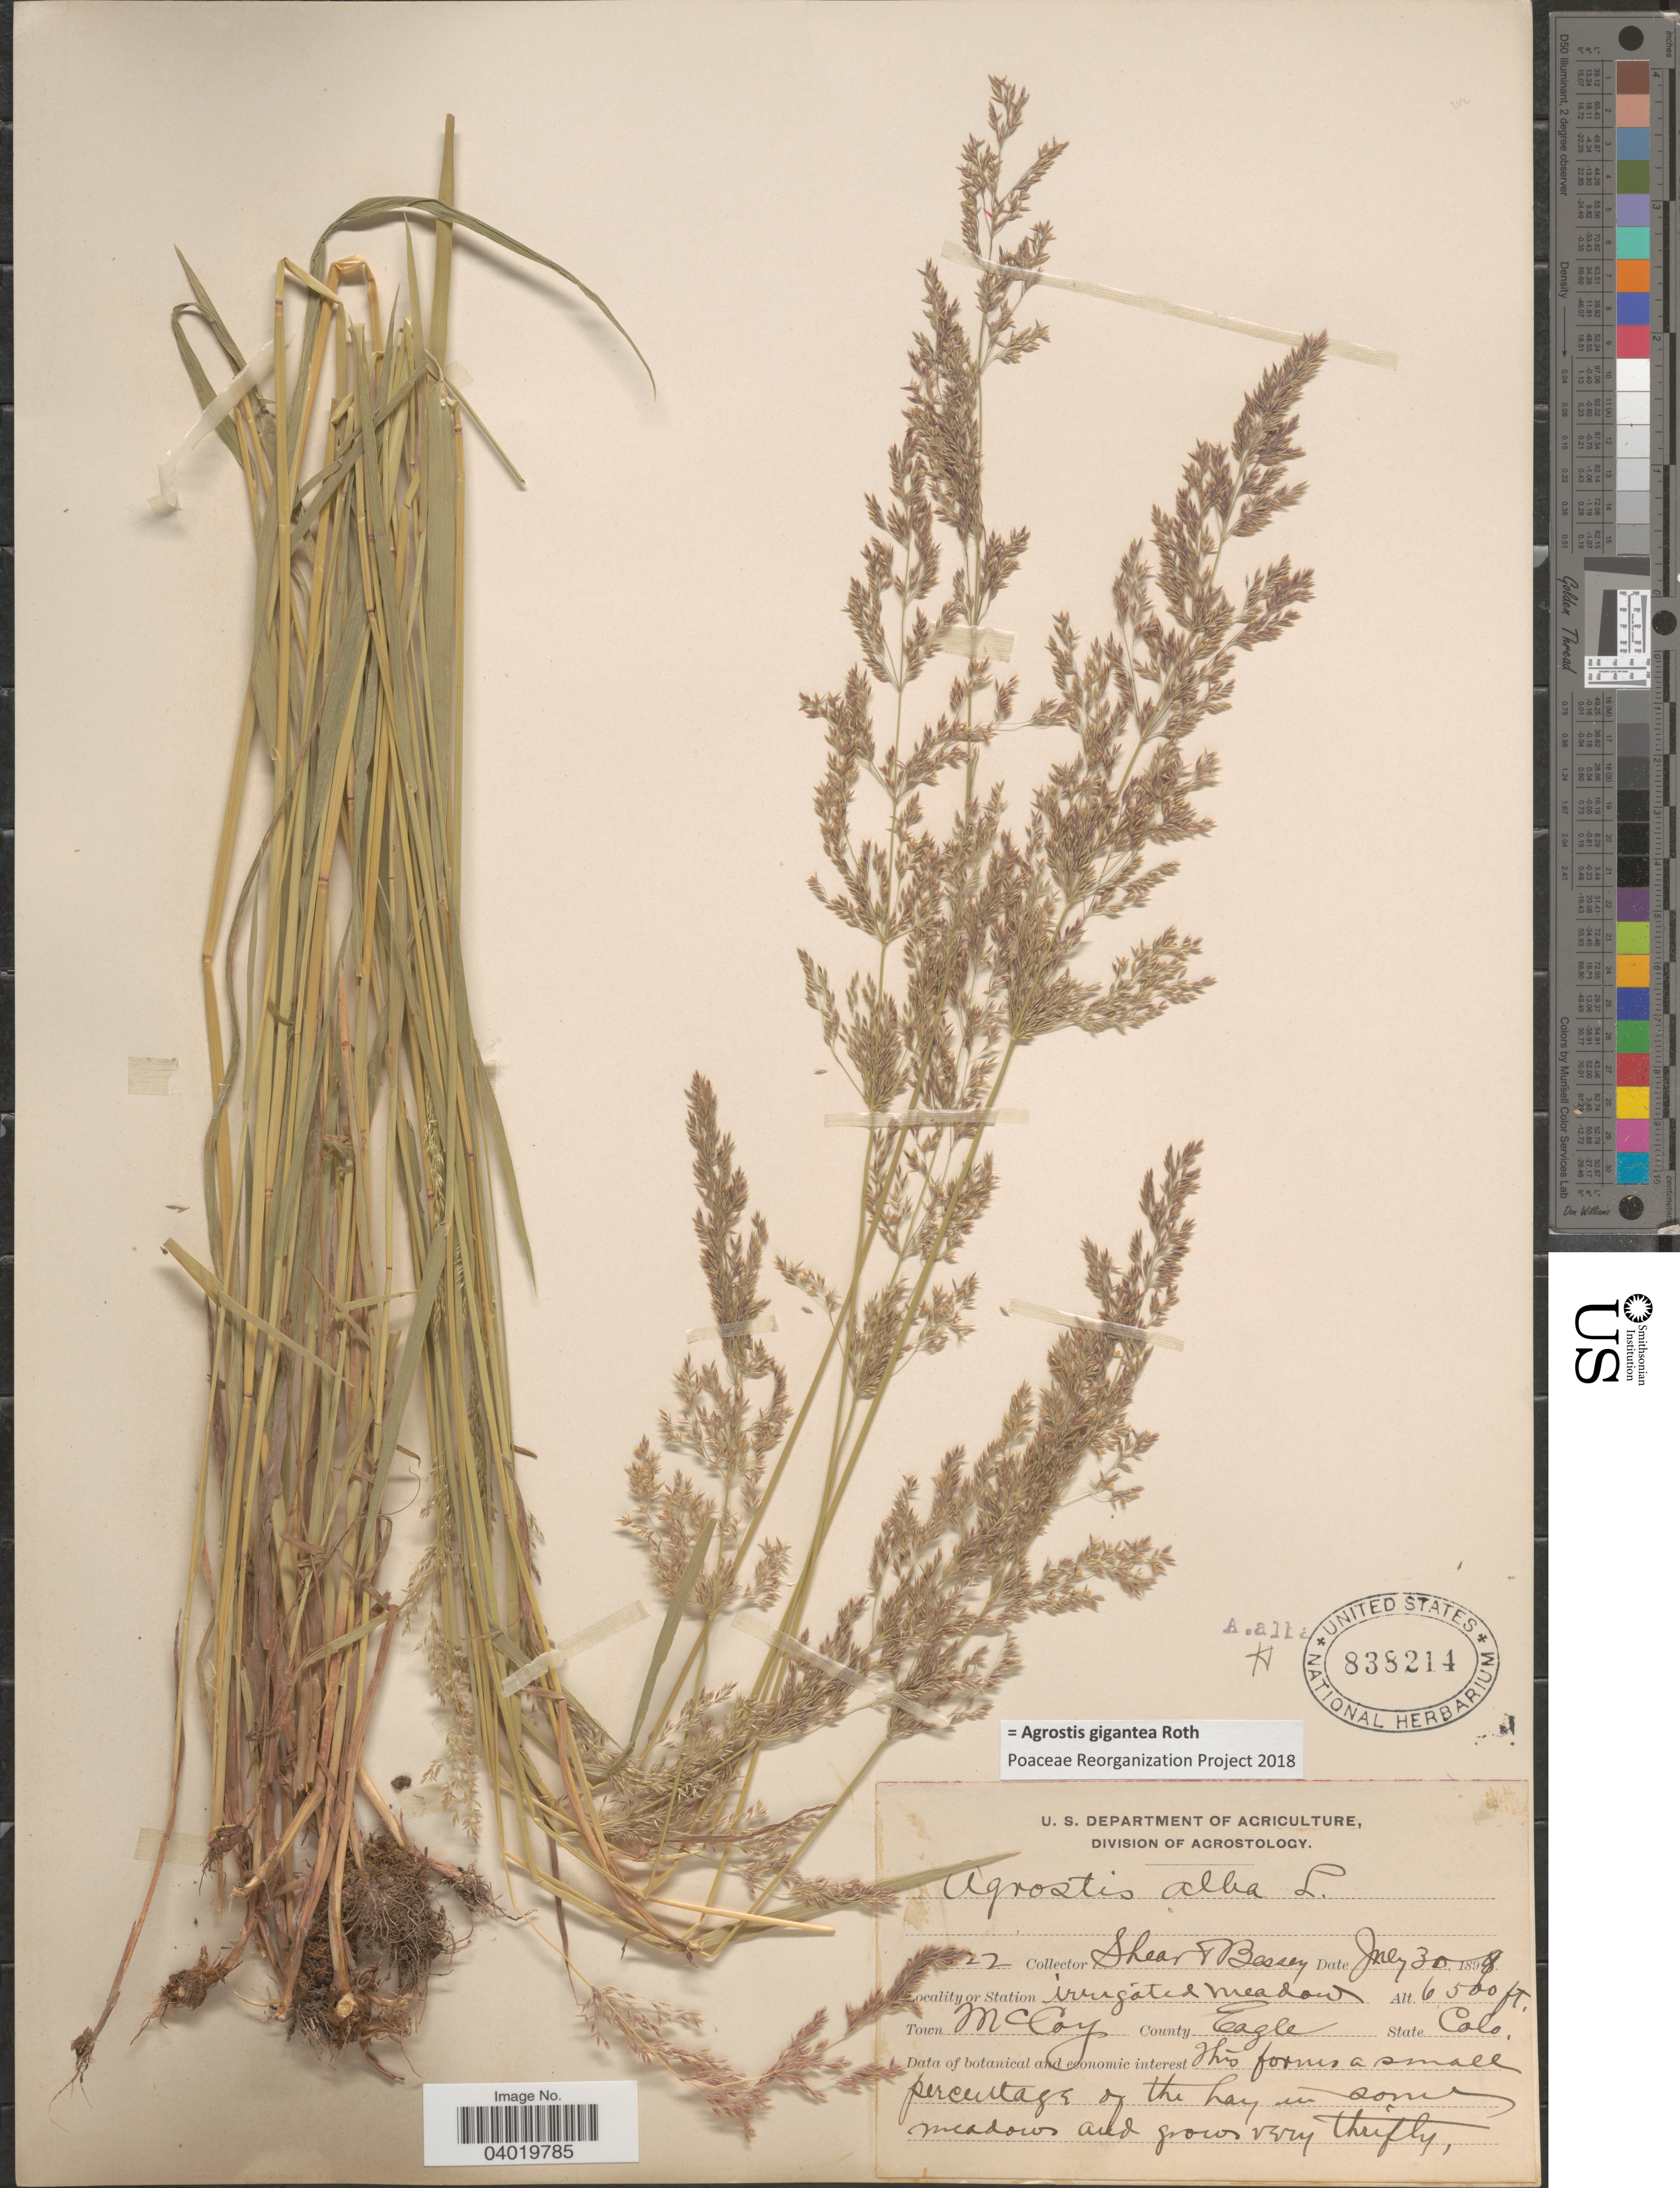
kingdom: Plantae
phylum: Tracheophyta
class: Liliopsida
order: Poales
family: Poaceae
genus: Agrostis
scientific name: Agrostis gigantea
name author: Roth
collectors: -- Shear & -. Bessey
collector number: !22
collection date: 1898-07-30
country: United States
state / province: Colorado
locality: Station irrigated meadows. Town McCoy. County Eagle.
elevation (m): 1981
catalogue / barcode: US 838214